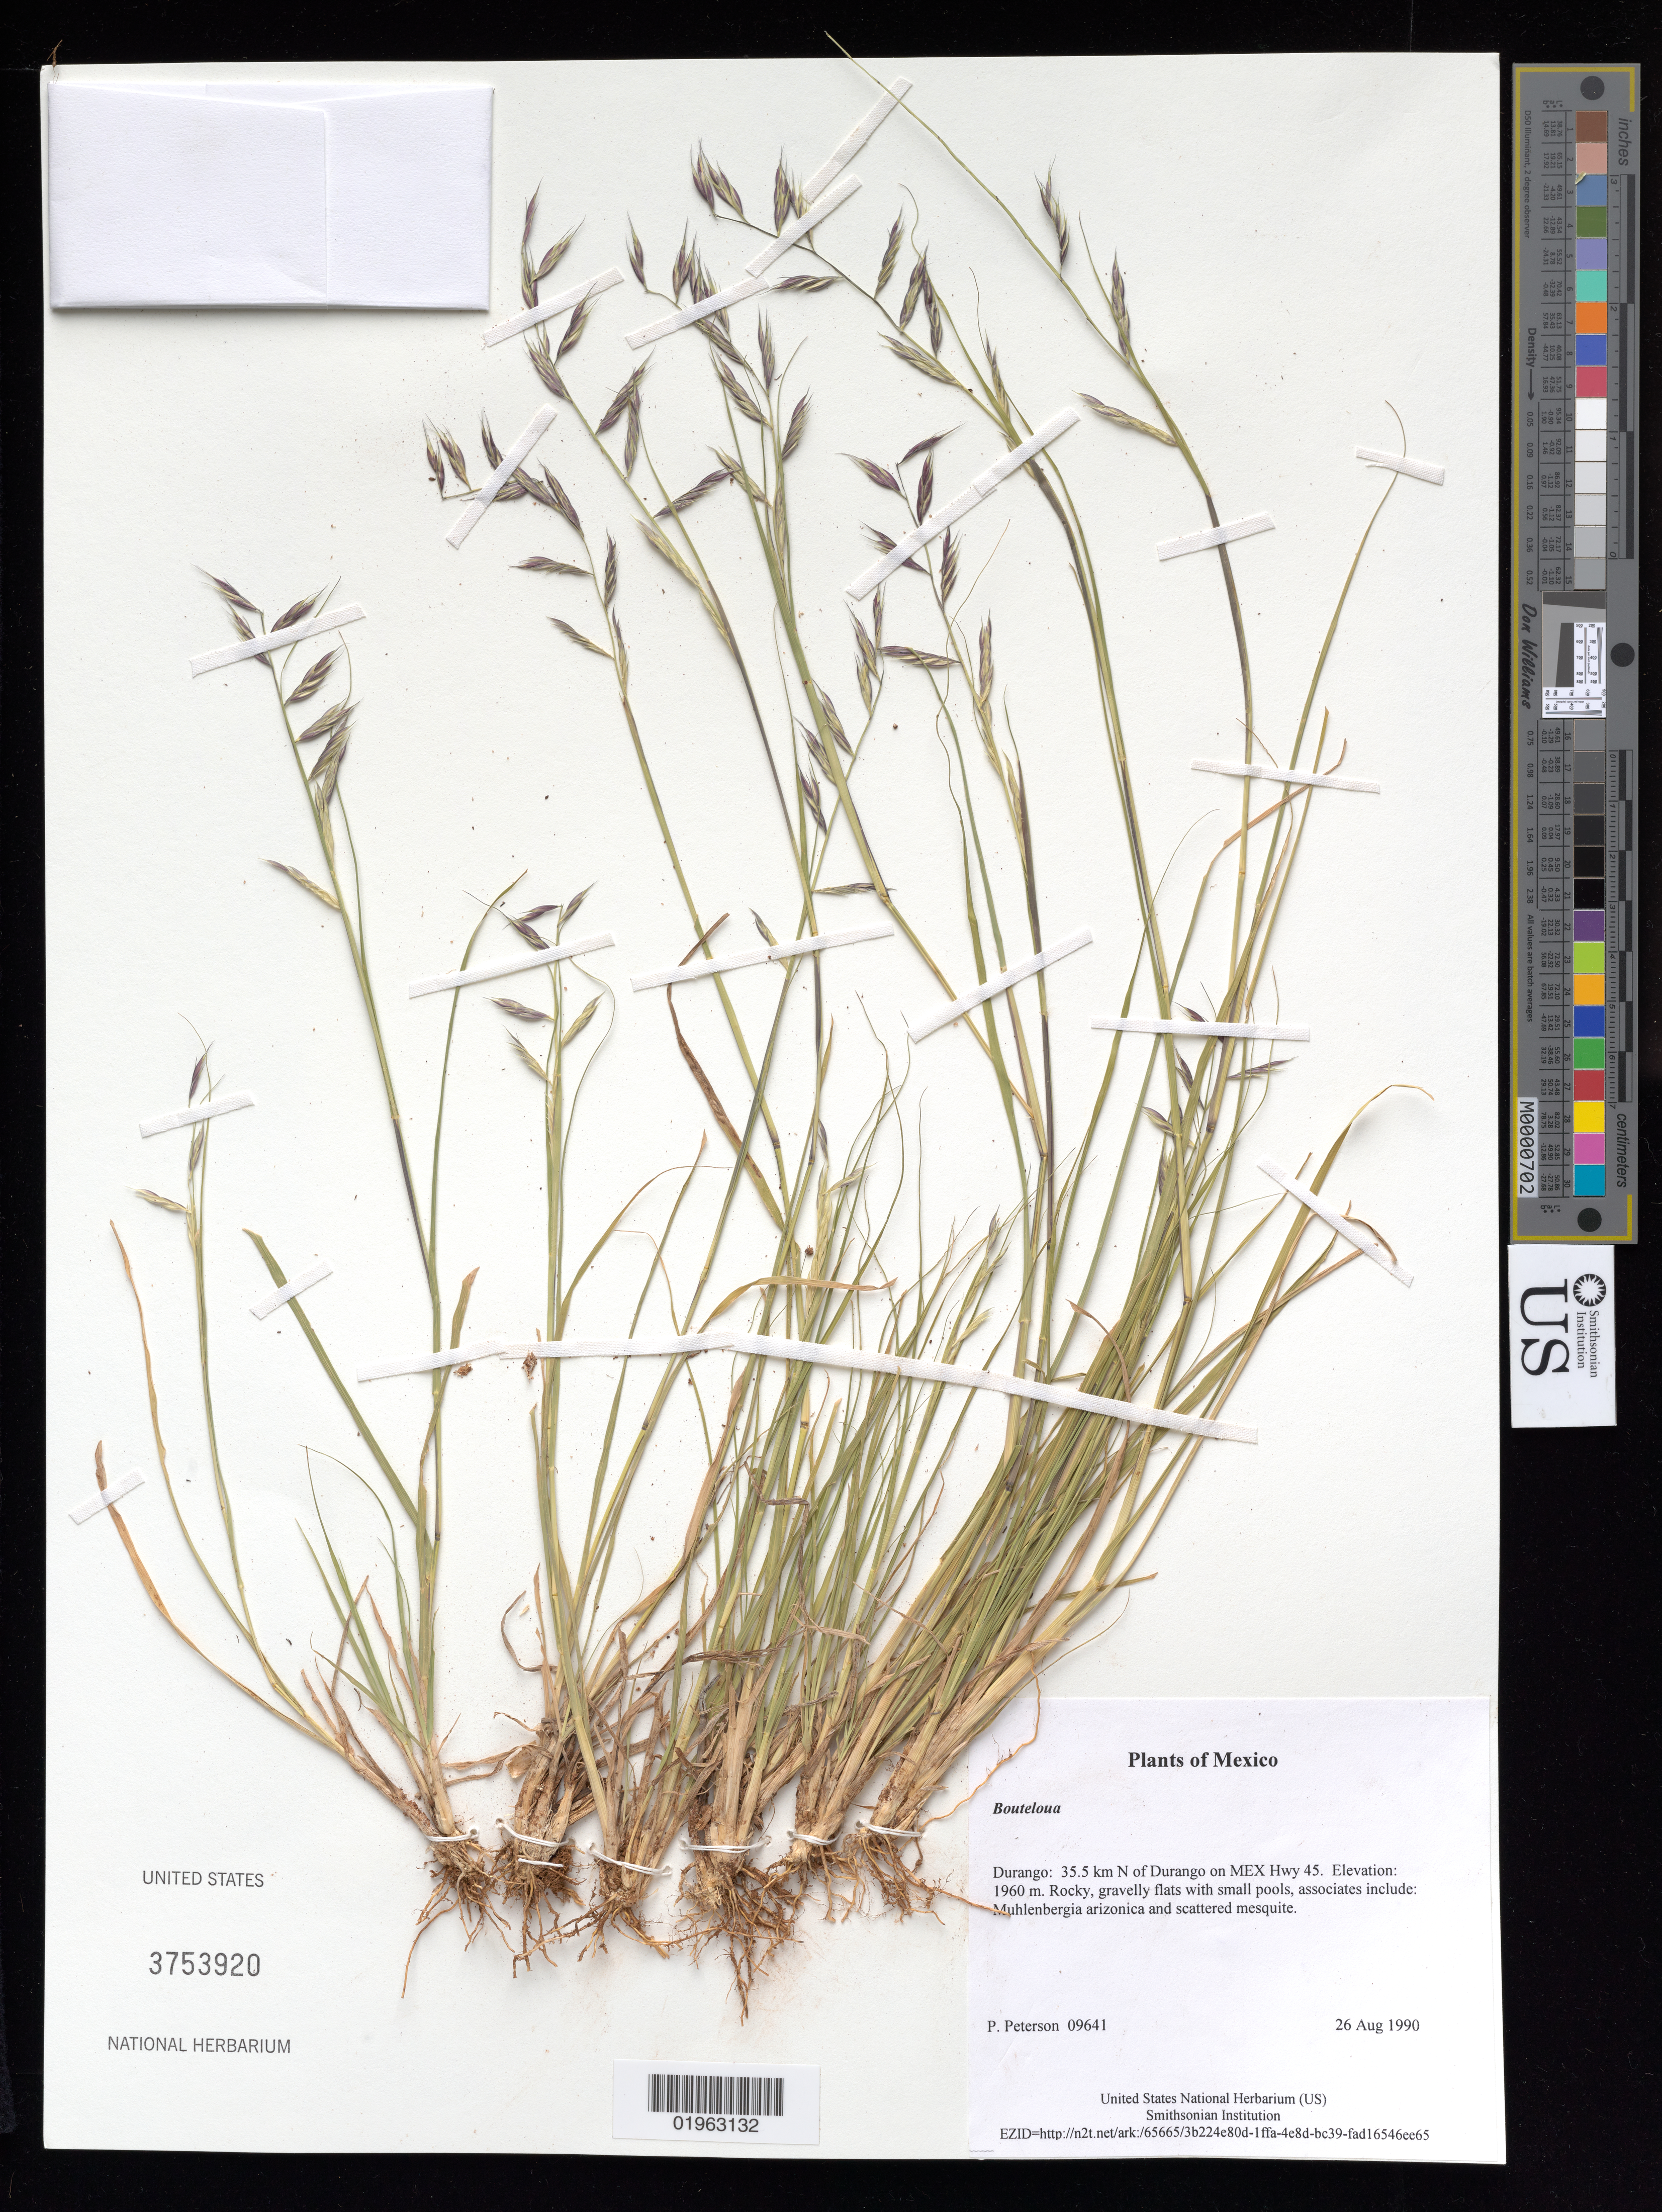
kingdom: Plantae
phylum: Tracheophyta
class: Liliopsida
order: Poales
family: Poaceae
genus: Bouteloua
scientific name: Bouteloua sp.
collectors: P. M. Peterson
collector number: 09641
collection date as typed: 26 Aug 1990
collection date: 1990-08-26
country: Mexico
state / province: Durango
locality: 35.5 km N of Durango on MEX Hwy 45.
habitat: Rocky, gravelly flats with small pools, associates include: Muhlenbergia arizonica and scattered mesquite.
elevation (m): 1960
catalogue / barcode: US 3753920